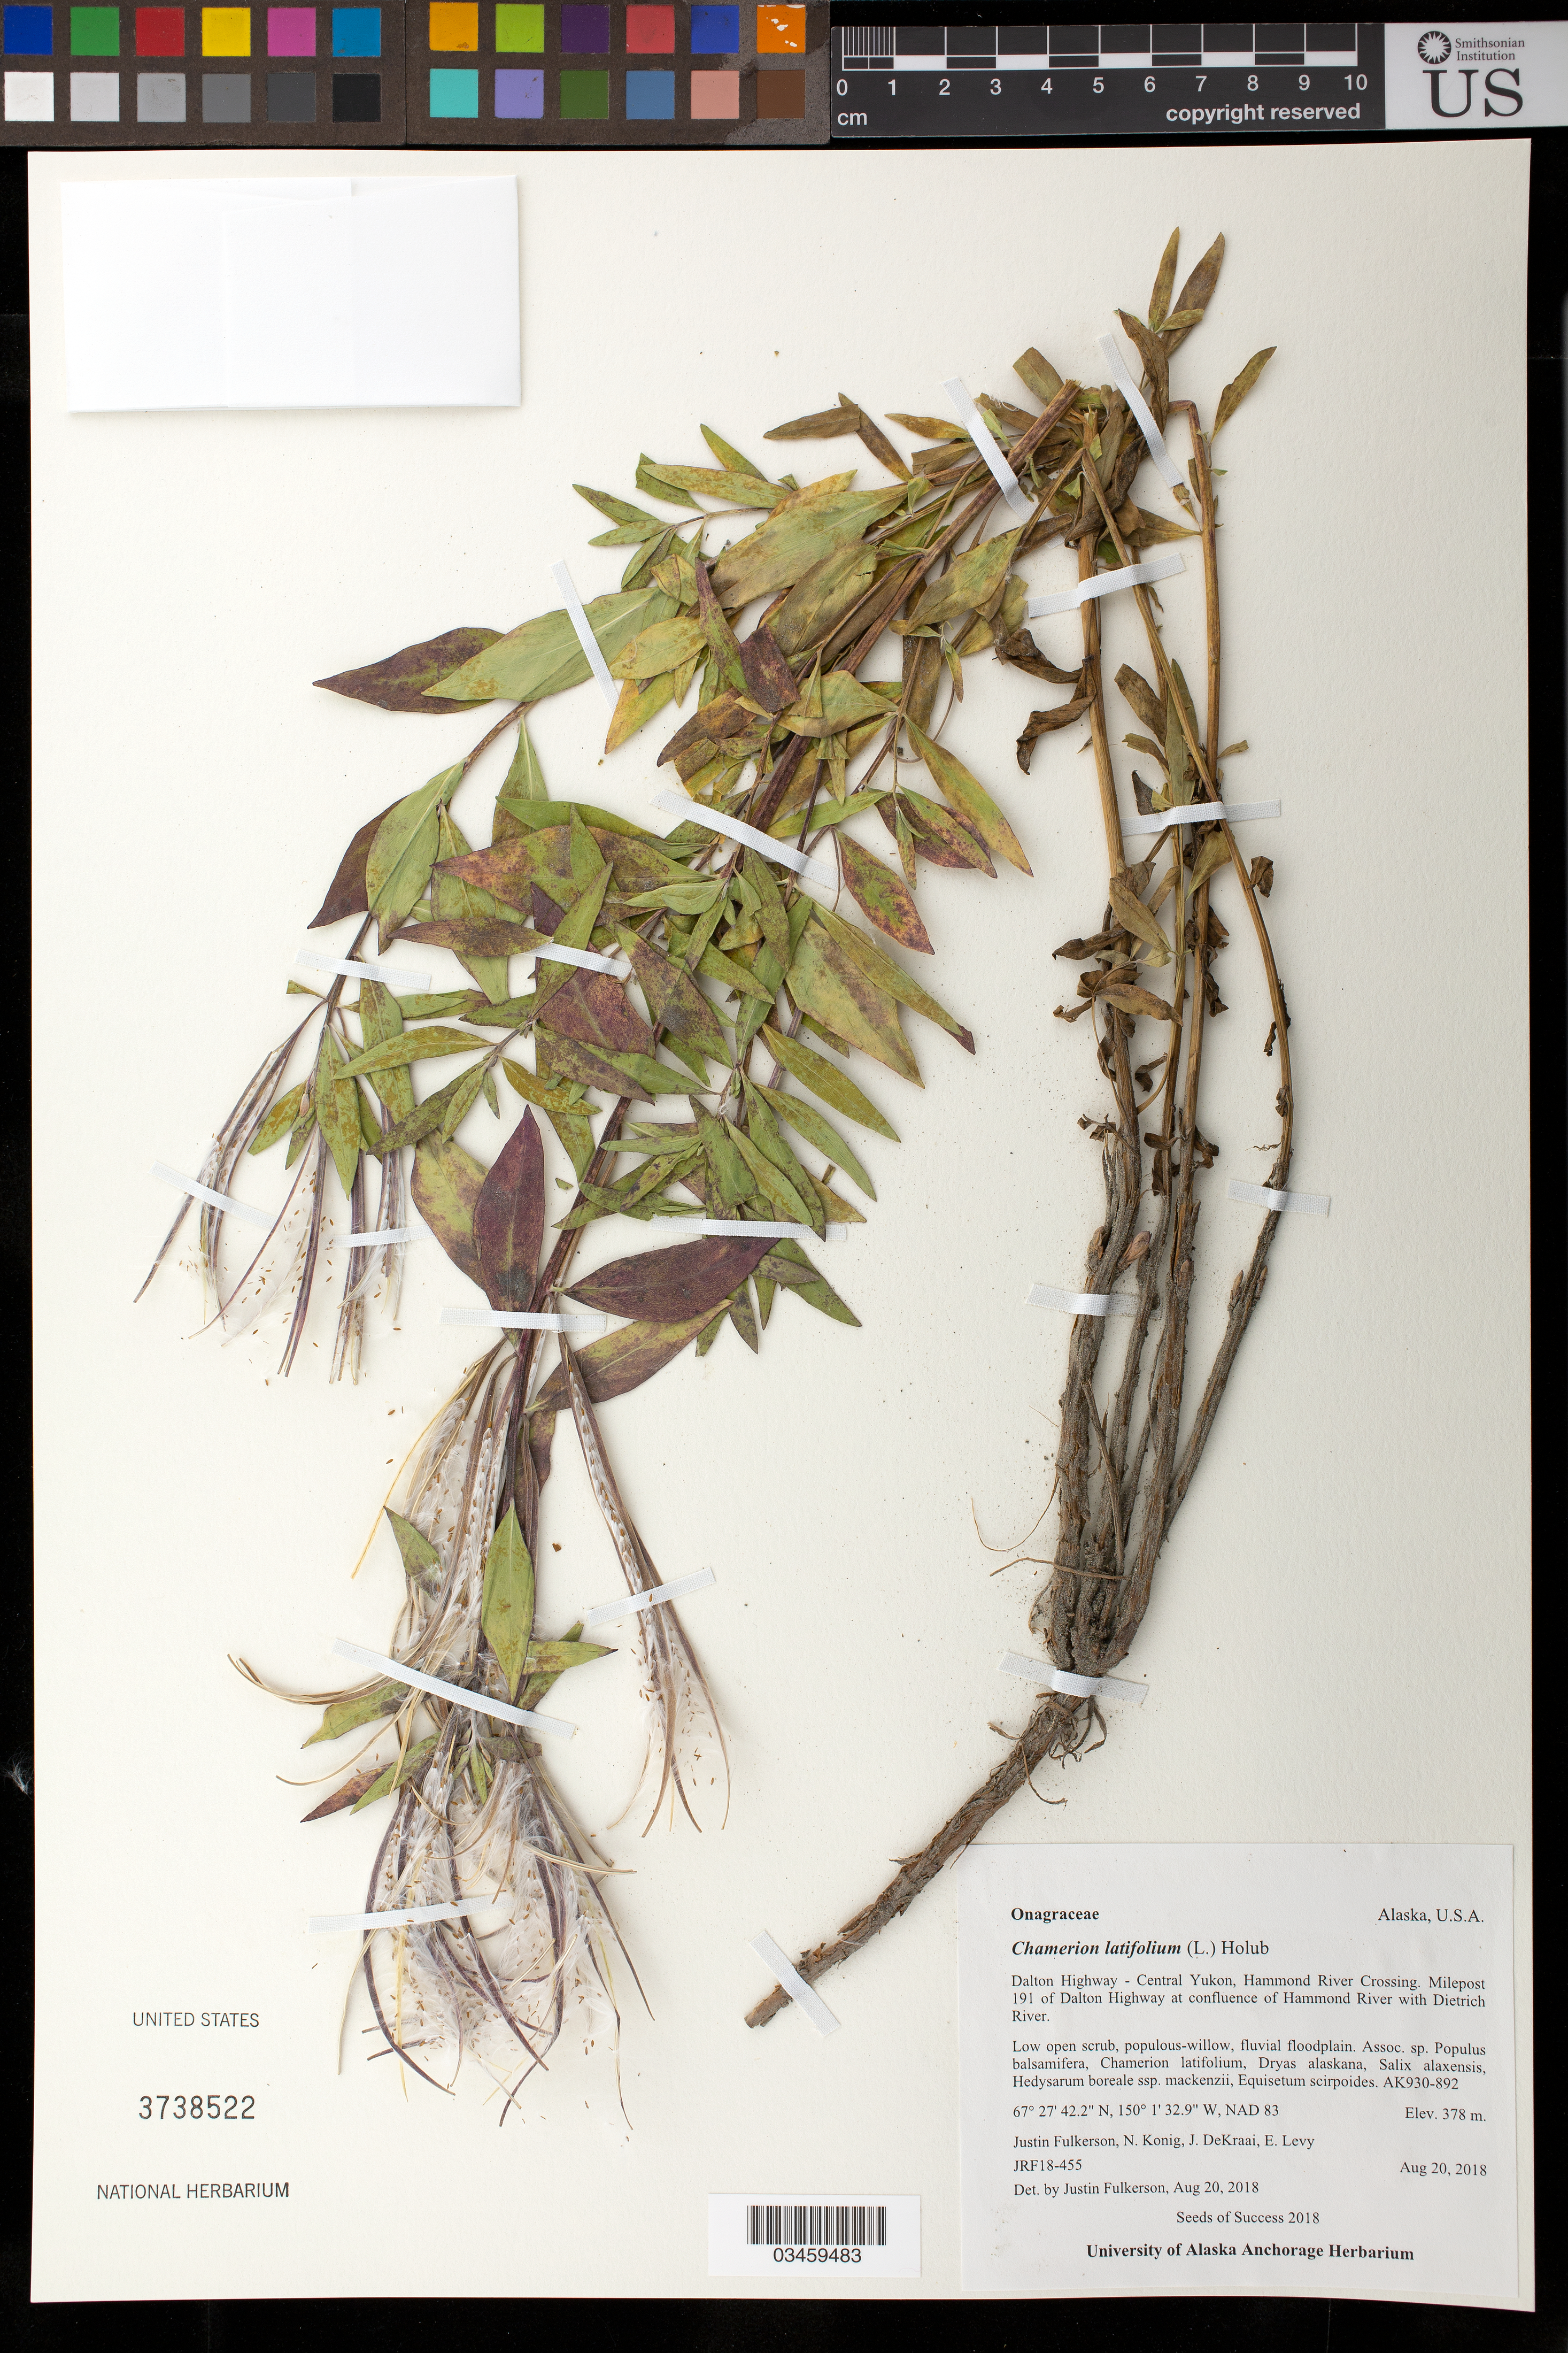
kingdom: Plantae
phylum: Tracheophyta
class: Magnoliopsida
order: Myrtales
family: Onagraceae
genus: Chamerion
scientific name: Chamerion latifolium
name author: (L.) Holub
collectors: J. Fulkerson, N. Konig, E. Levy & J. Dekraai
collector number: JRF18-455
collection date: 2018-08-20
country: United States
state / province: Alaska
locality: Dalton Hwy-Central Yukon, Hammond River milepost 191 of Dalton Hwy at confluence of Hammond River with Dietrich River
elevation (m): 378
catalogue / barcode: US 3738522